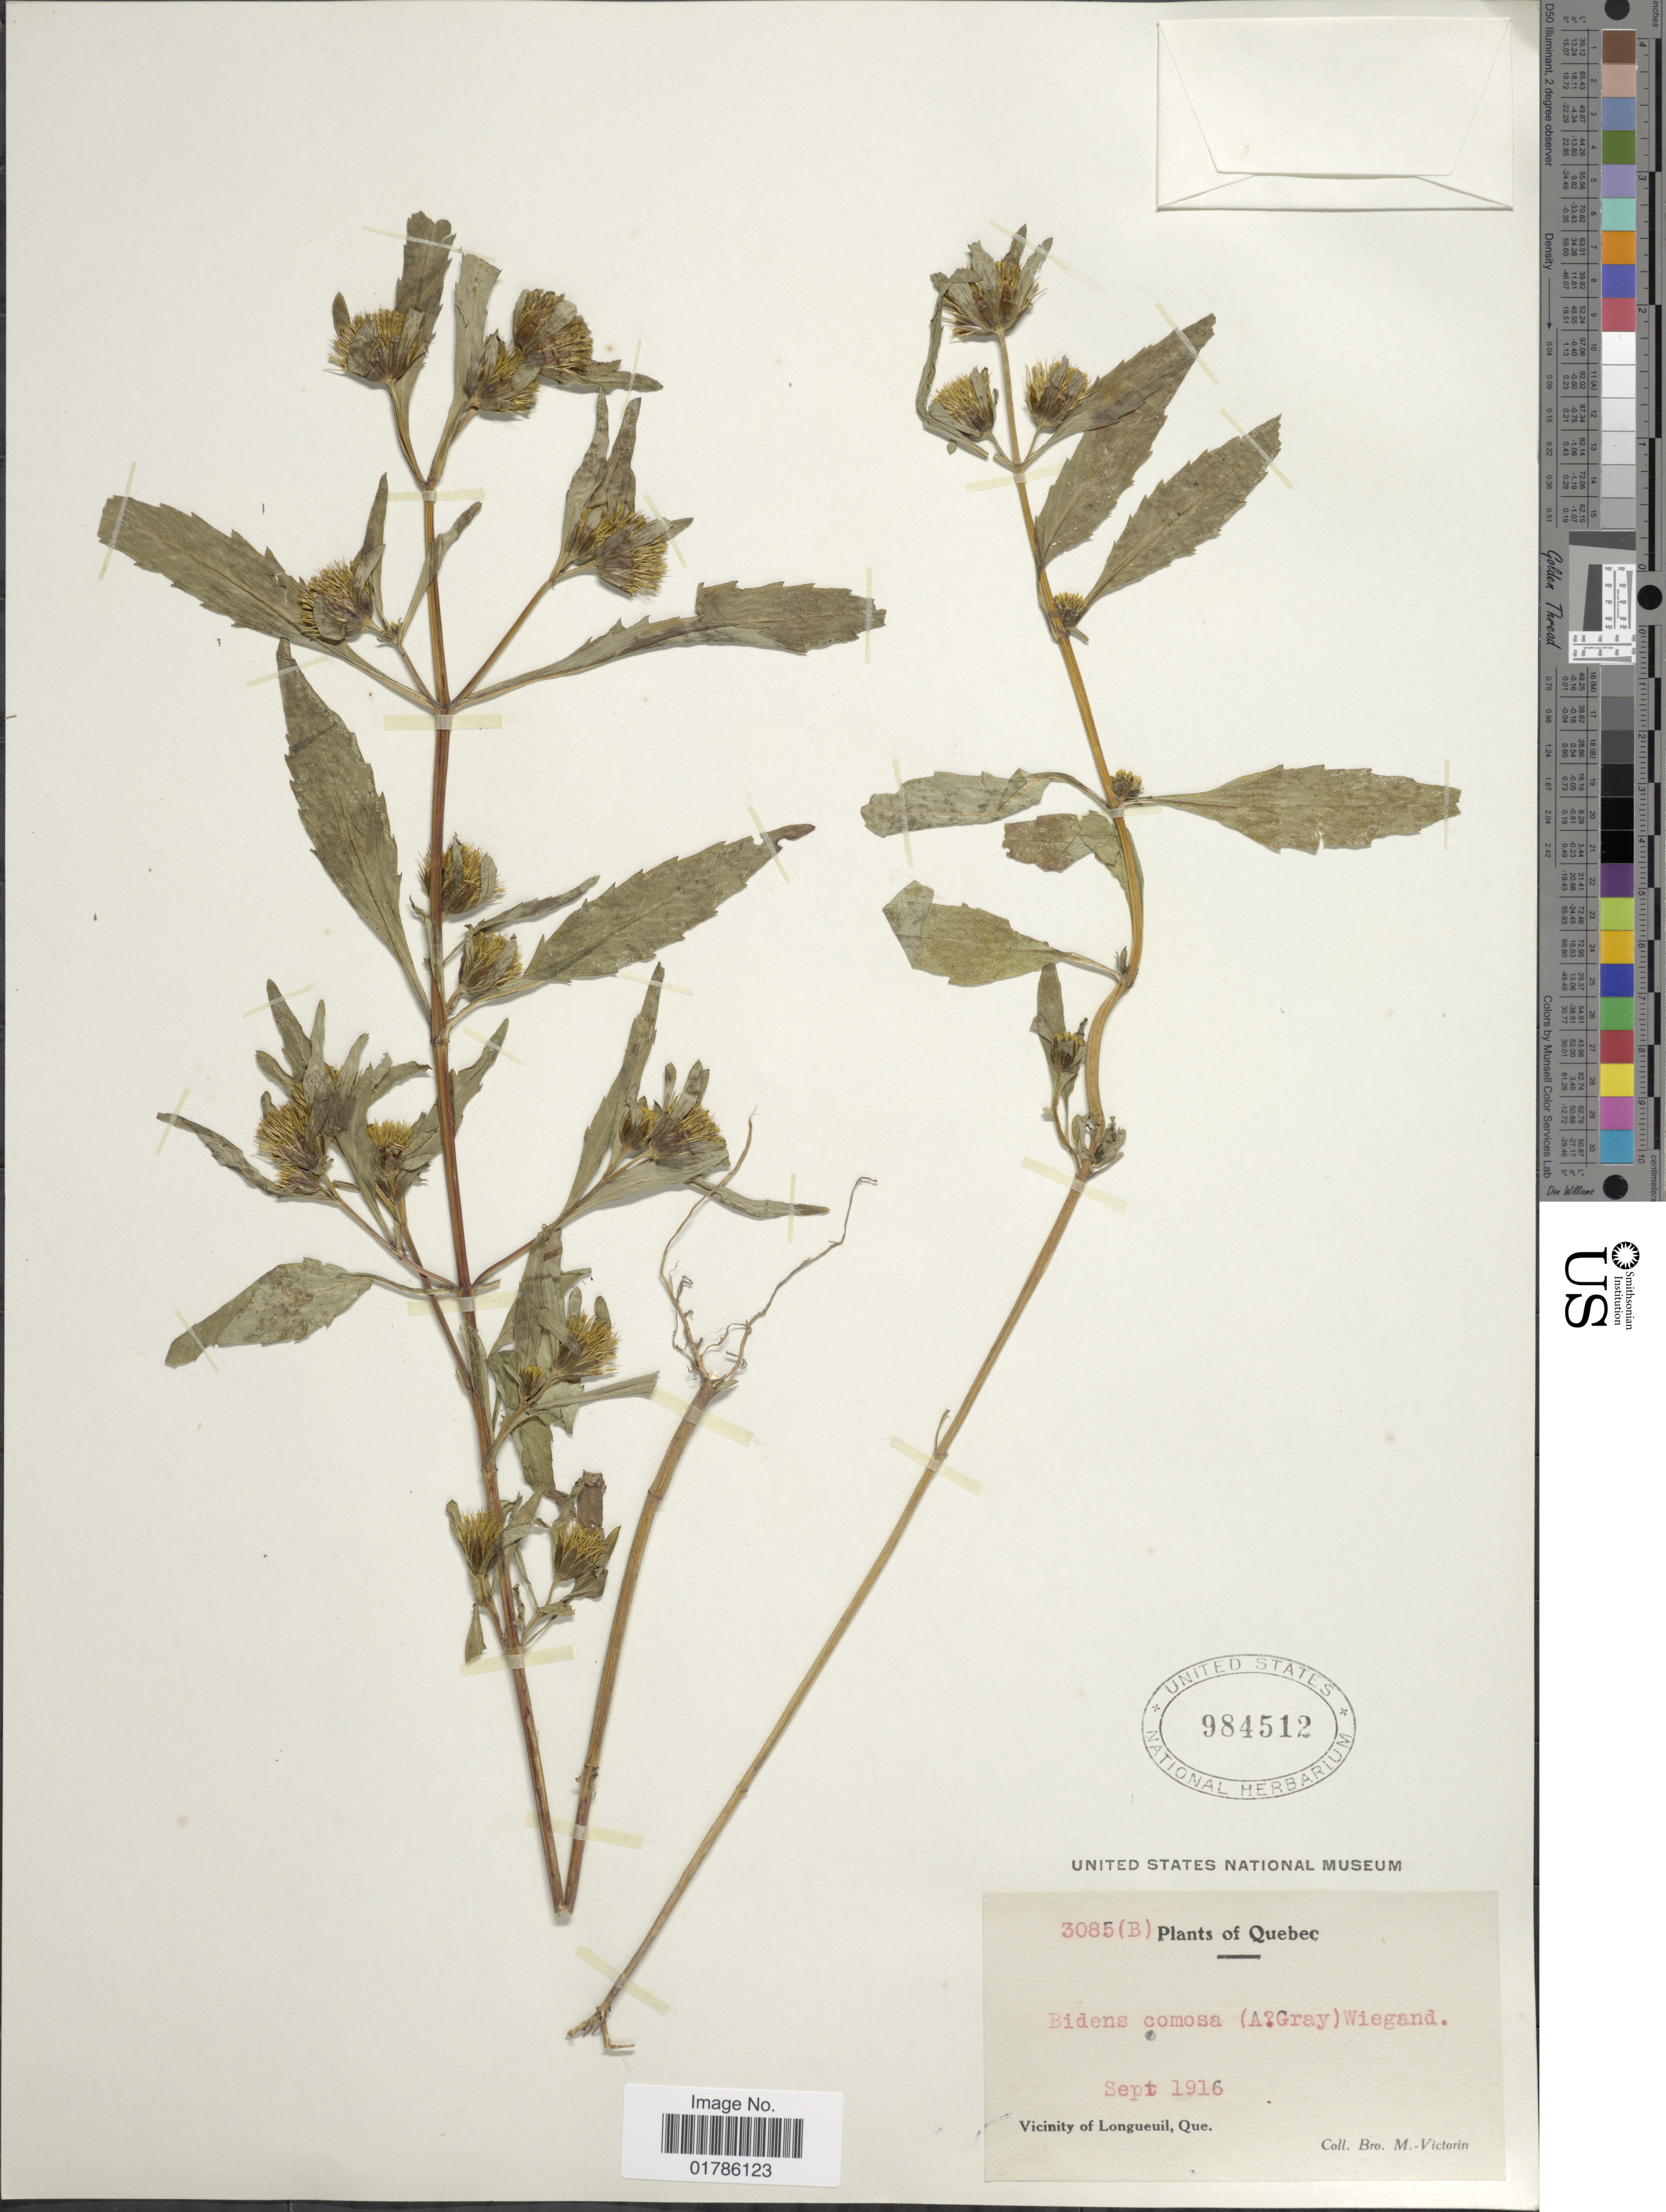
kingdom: Plantae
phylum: Tracheophyta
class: Magnoliopsida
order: Asterales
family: Asteraceae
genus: Bidens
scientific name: Bidens comosa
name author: (A. Gray) Wiegand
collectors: Fr. Marie-Victorin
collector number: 3085(B)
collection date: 1916-09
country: Canada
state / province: Quebec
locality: Vicinity of Longueuil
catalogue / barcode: US 984512